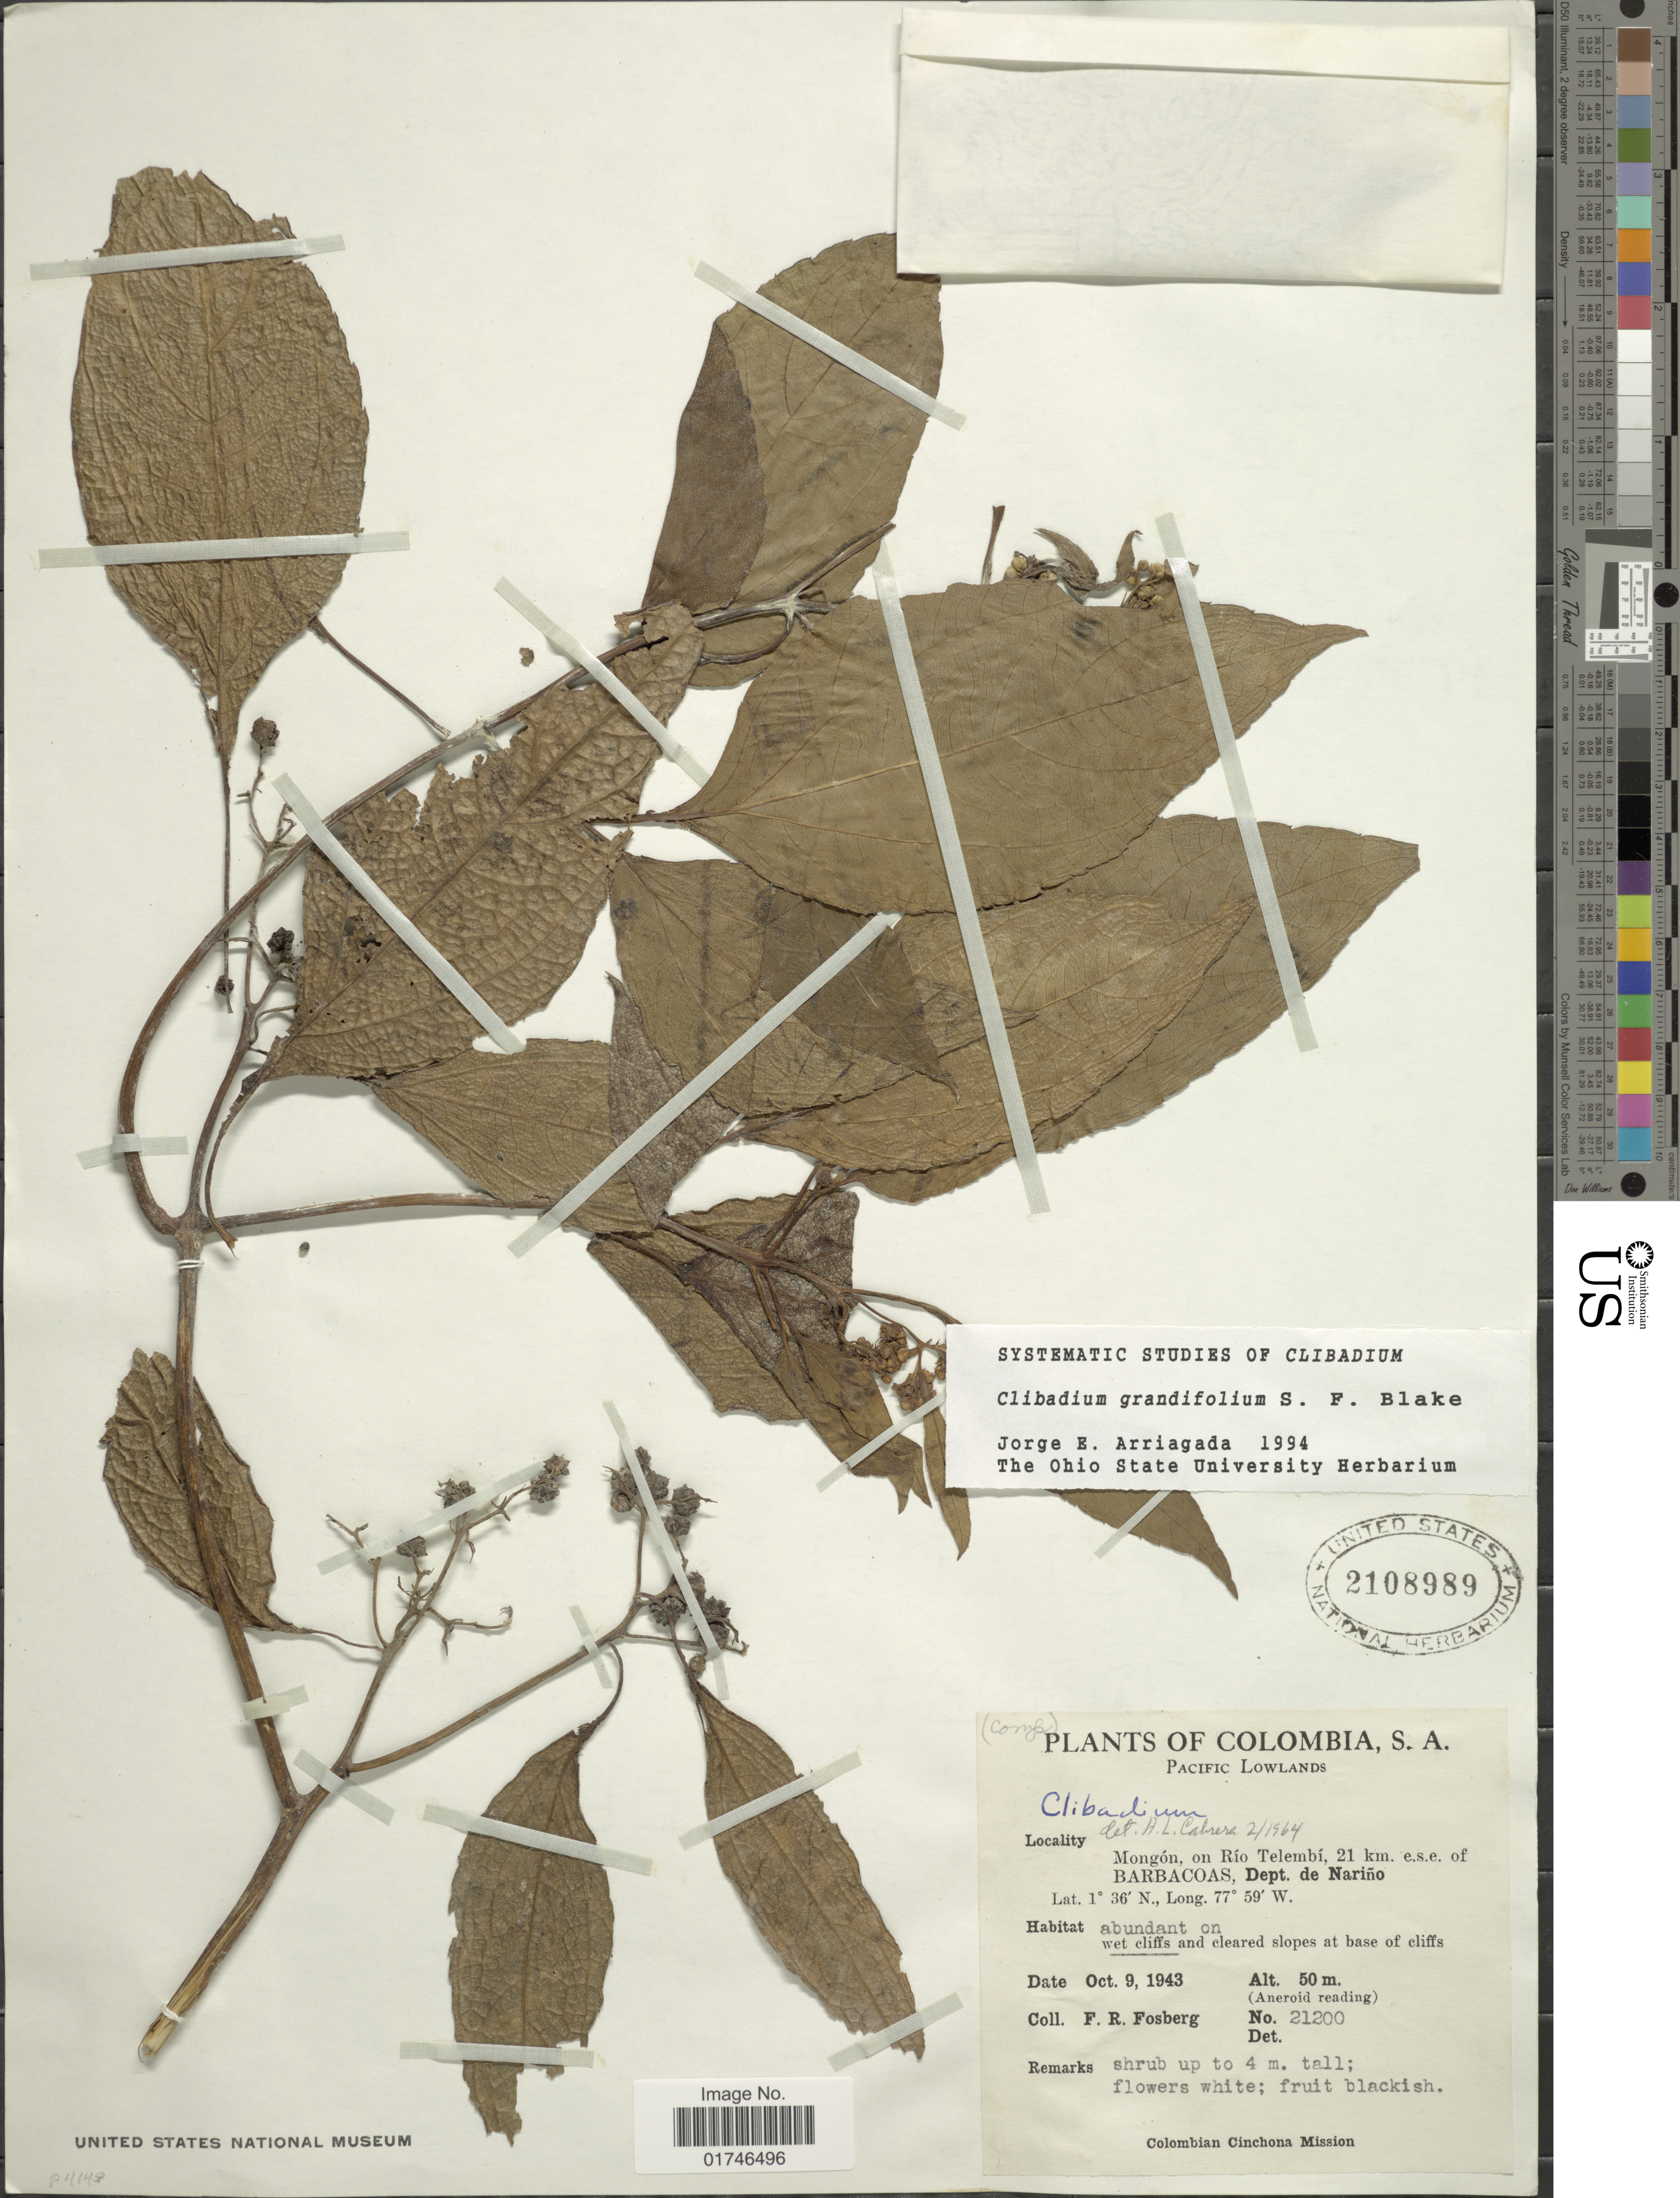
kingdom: Plantae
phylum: Tracheophyta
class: Magnoliopsida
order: Asterales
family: Asteraceae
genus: Clibadium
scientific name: Clibadium grandifolium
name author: S.F. Blake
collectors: F. R. Fosberg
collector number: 21200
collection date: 1943-10-09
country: Colombia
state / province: Nariño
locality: Mongon, on Rio Telembi, 21 km e.s.e. of Barbacoas, Dept. de Narino.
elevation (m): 50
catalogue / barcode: US 2108989